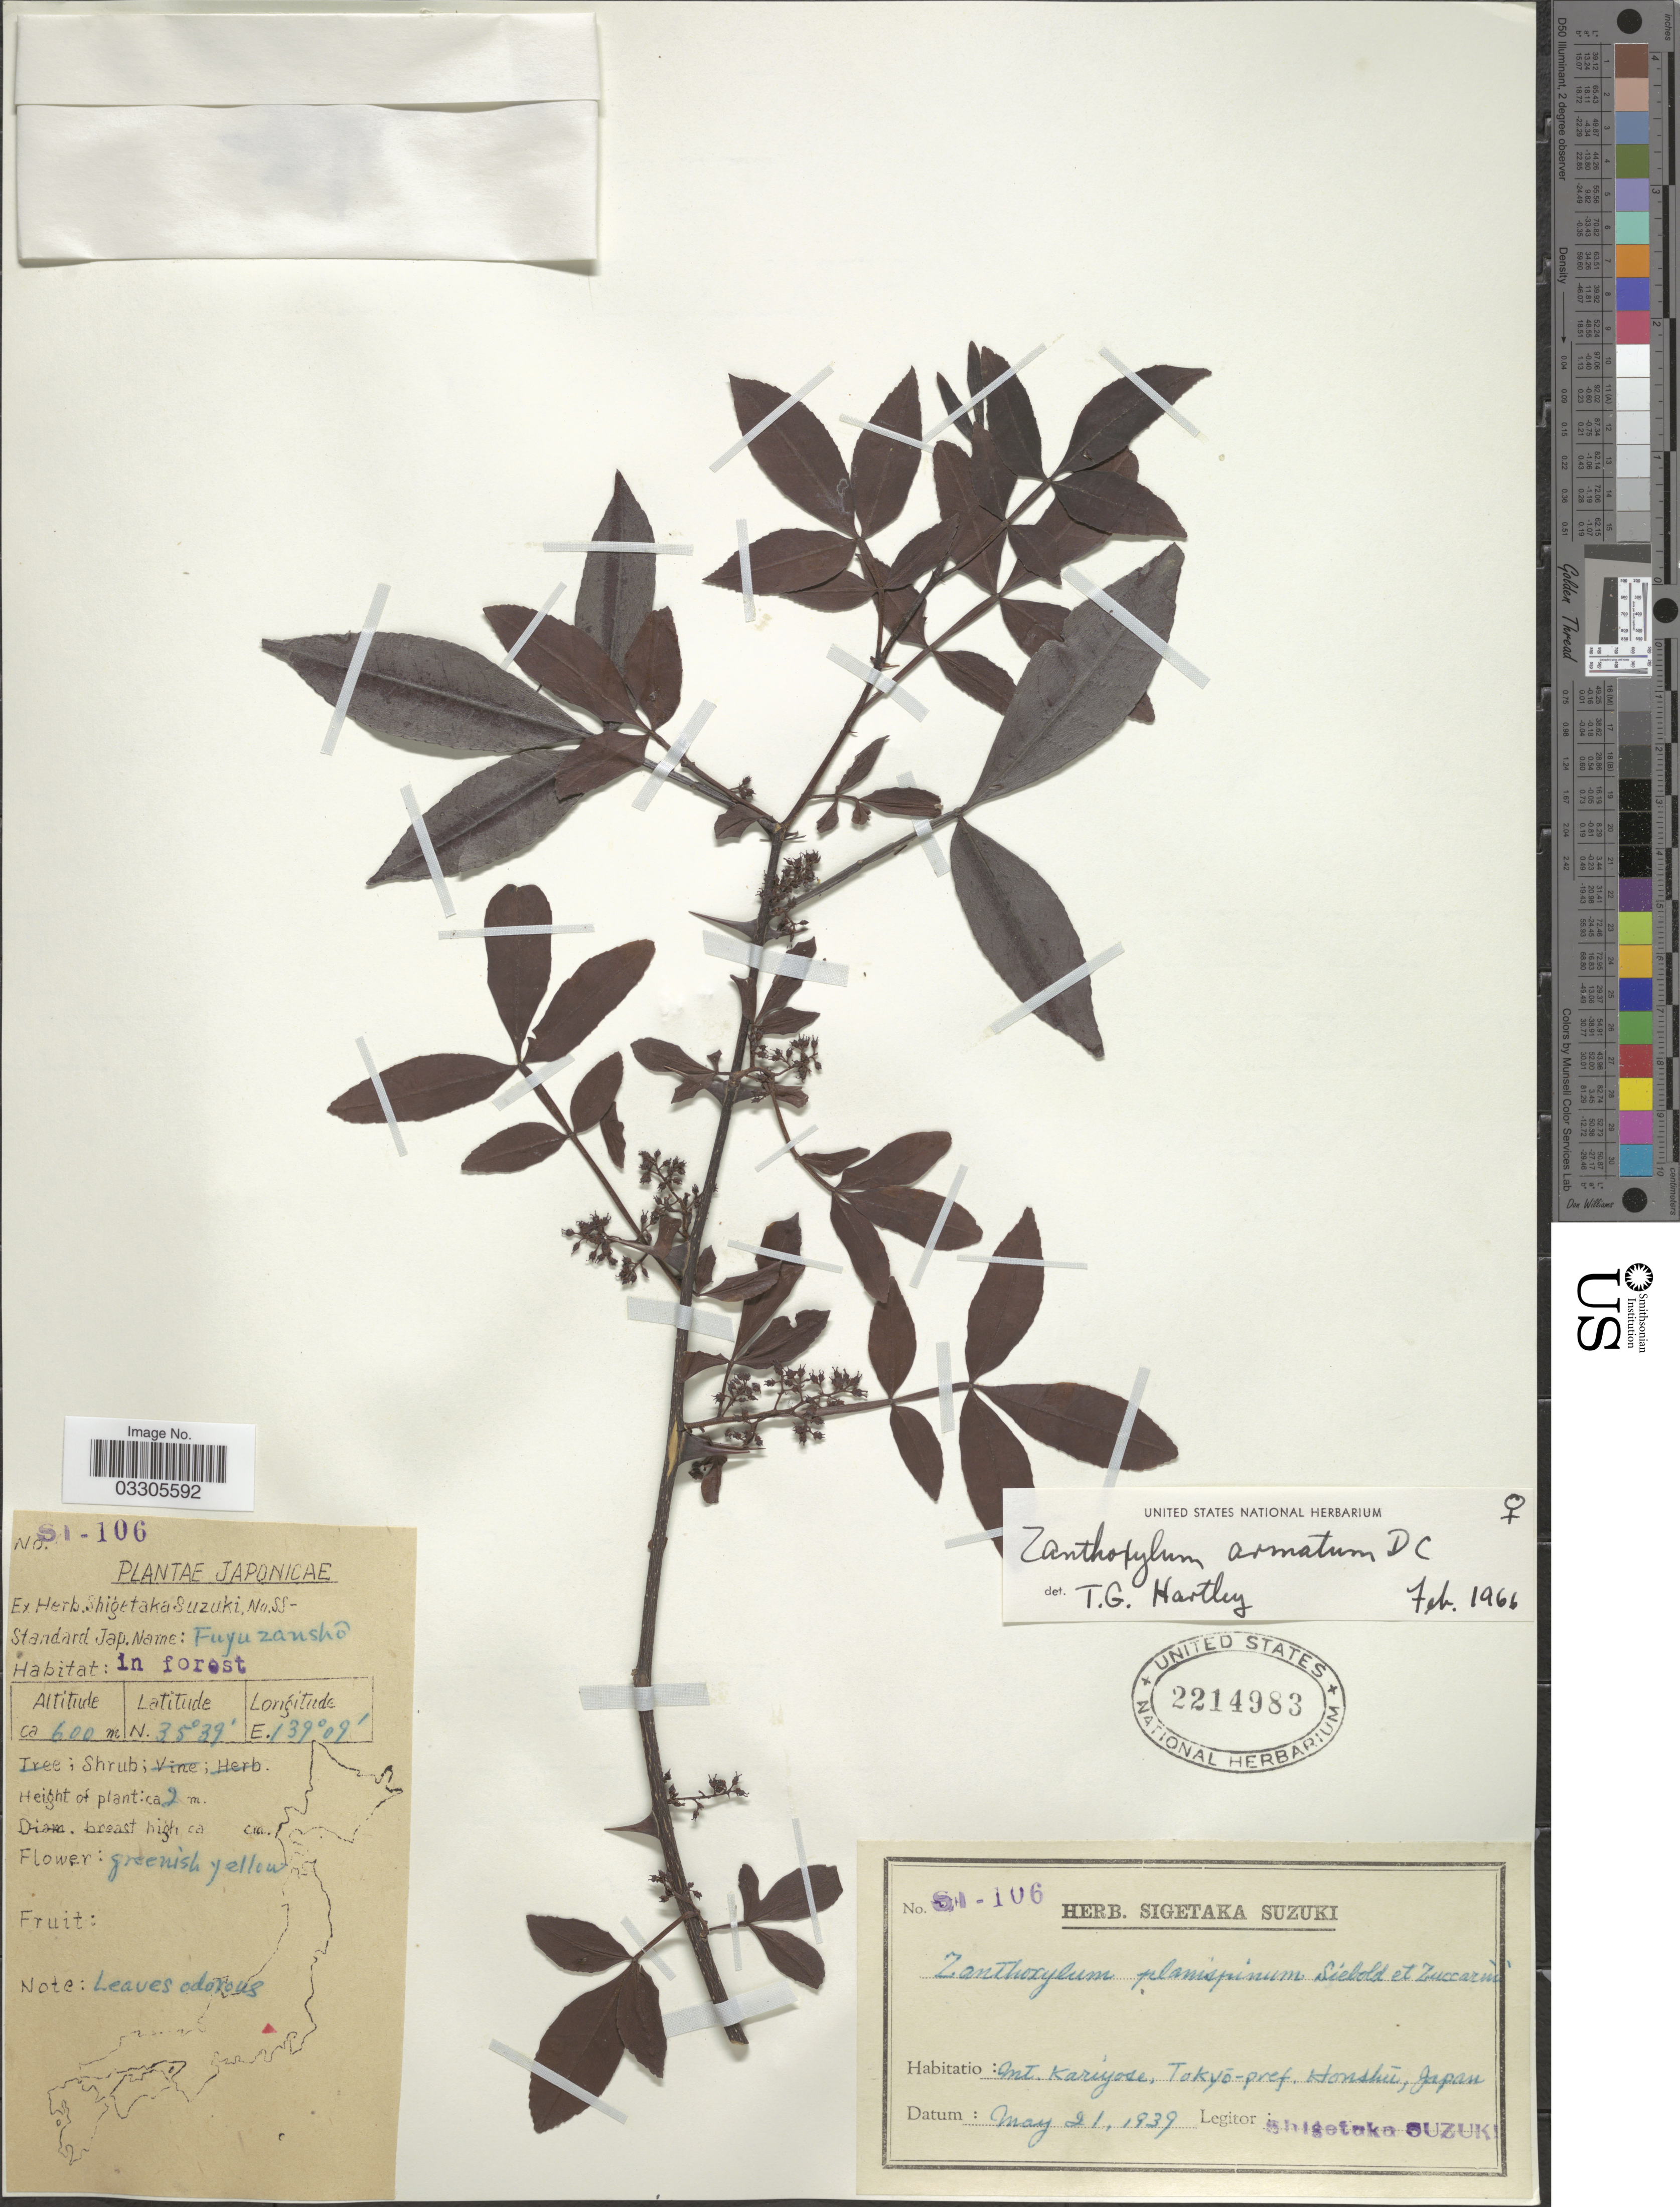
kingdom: Plantae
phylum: Tracheophyta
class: Magnoliopsida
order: Sapindales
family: Rutaceae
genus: Zanthoxylum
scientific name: Zanthoxylum armatum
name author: DC.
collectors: S. Suzuki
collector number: SI-106*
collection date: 1939-05-21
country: Japan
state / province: Tokyo, Federal City of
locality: Mt. Kariyose, Tokyo-pref. Honshú.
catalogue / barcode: US 2214983